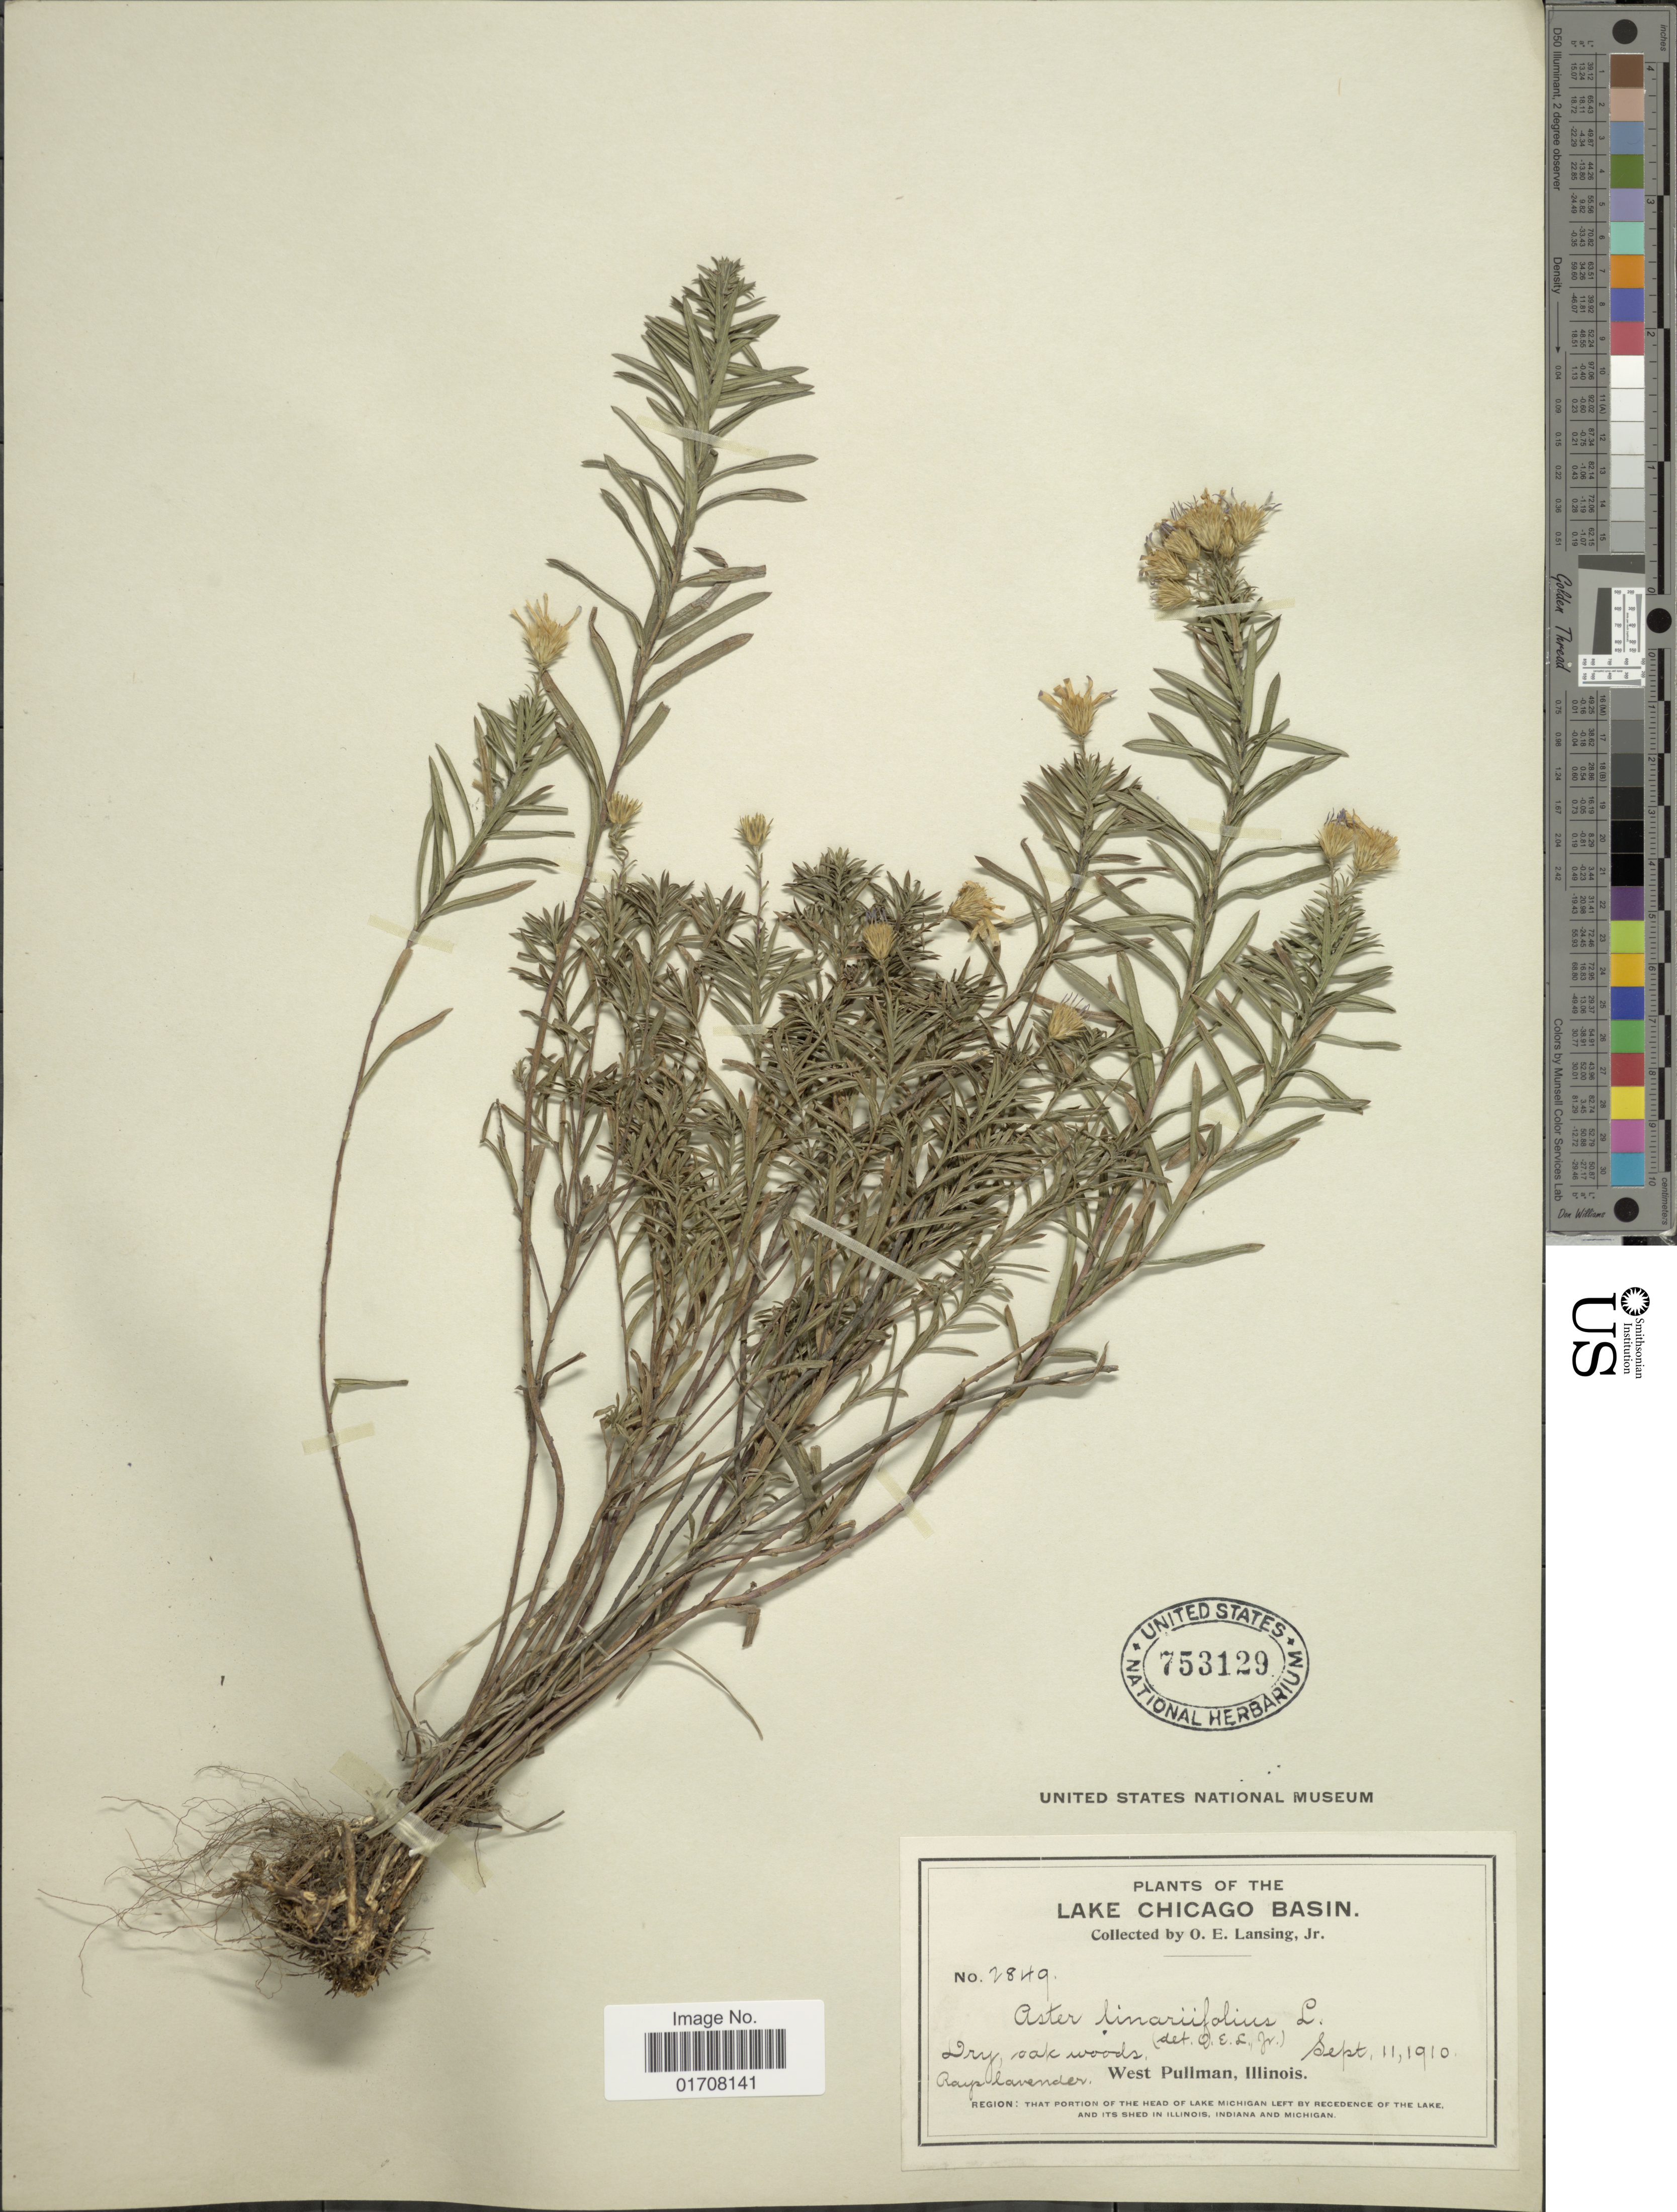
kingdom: Plantae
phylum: Tracheophyta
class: Magnoliopsida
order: Asterales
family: Asteraceae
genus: Ionactis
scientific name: Ionactis linariifolia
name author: (L.) Greene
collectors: O. Lansing Jr.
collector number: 2849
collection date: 1910-09-11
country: United States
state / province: Illinois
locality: Lake Chicagi Basin, West Pullman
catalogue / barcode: US 753129